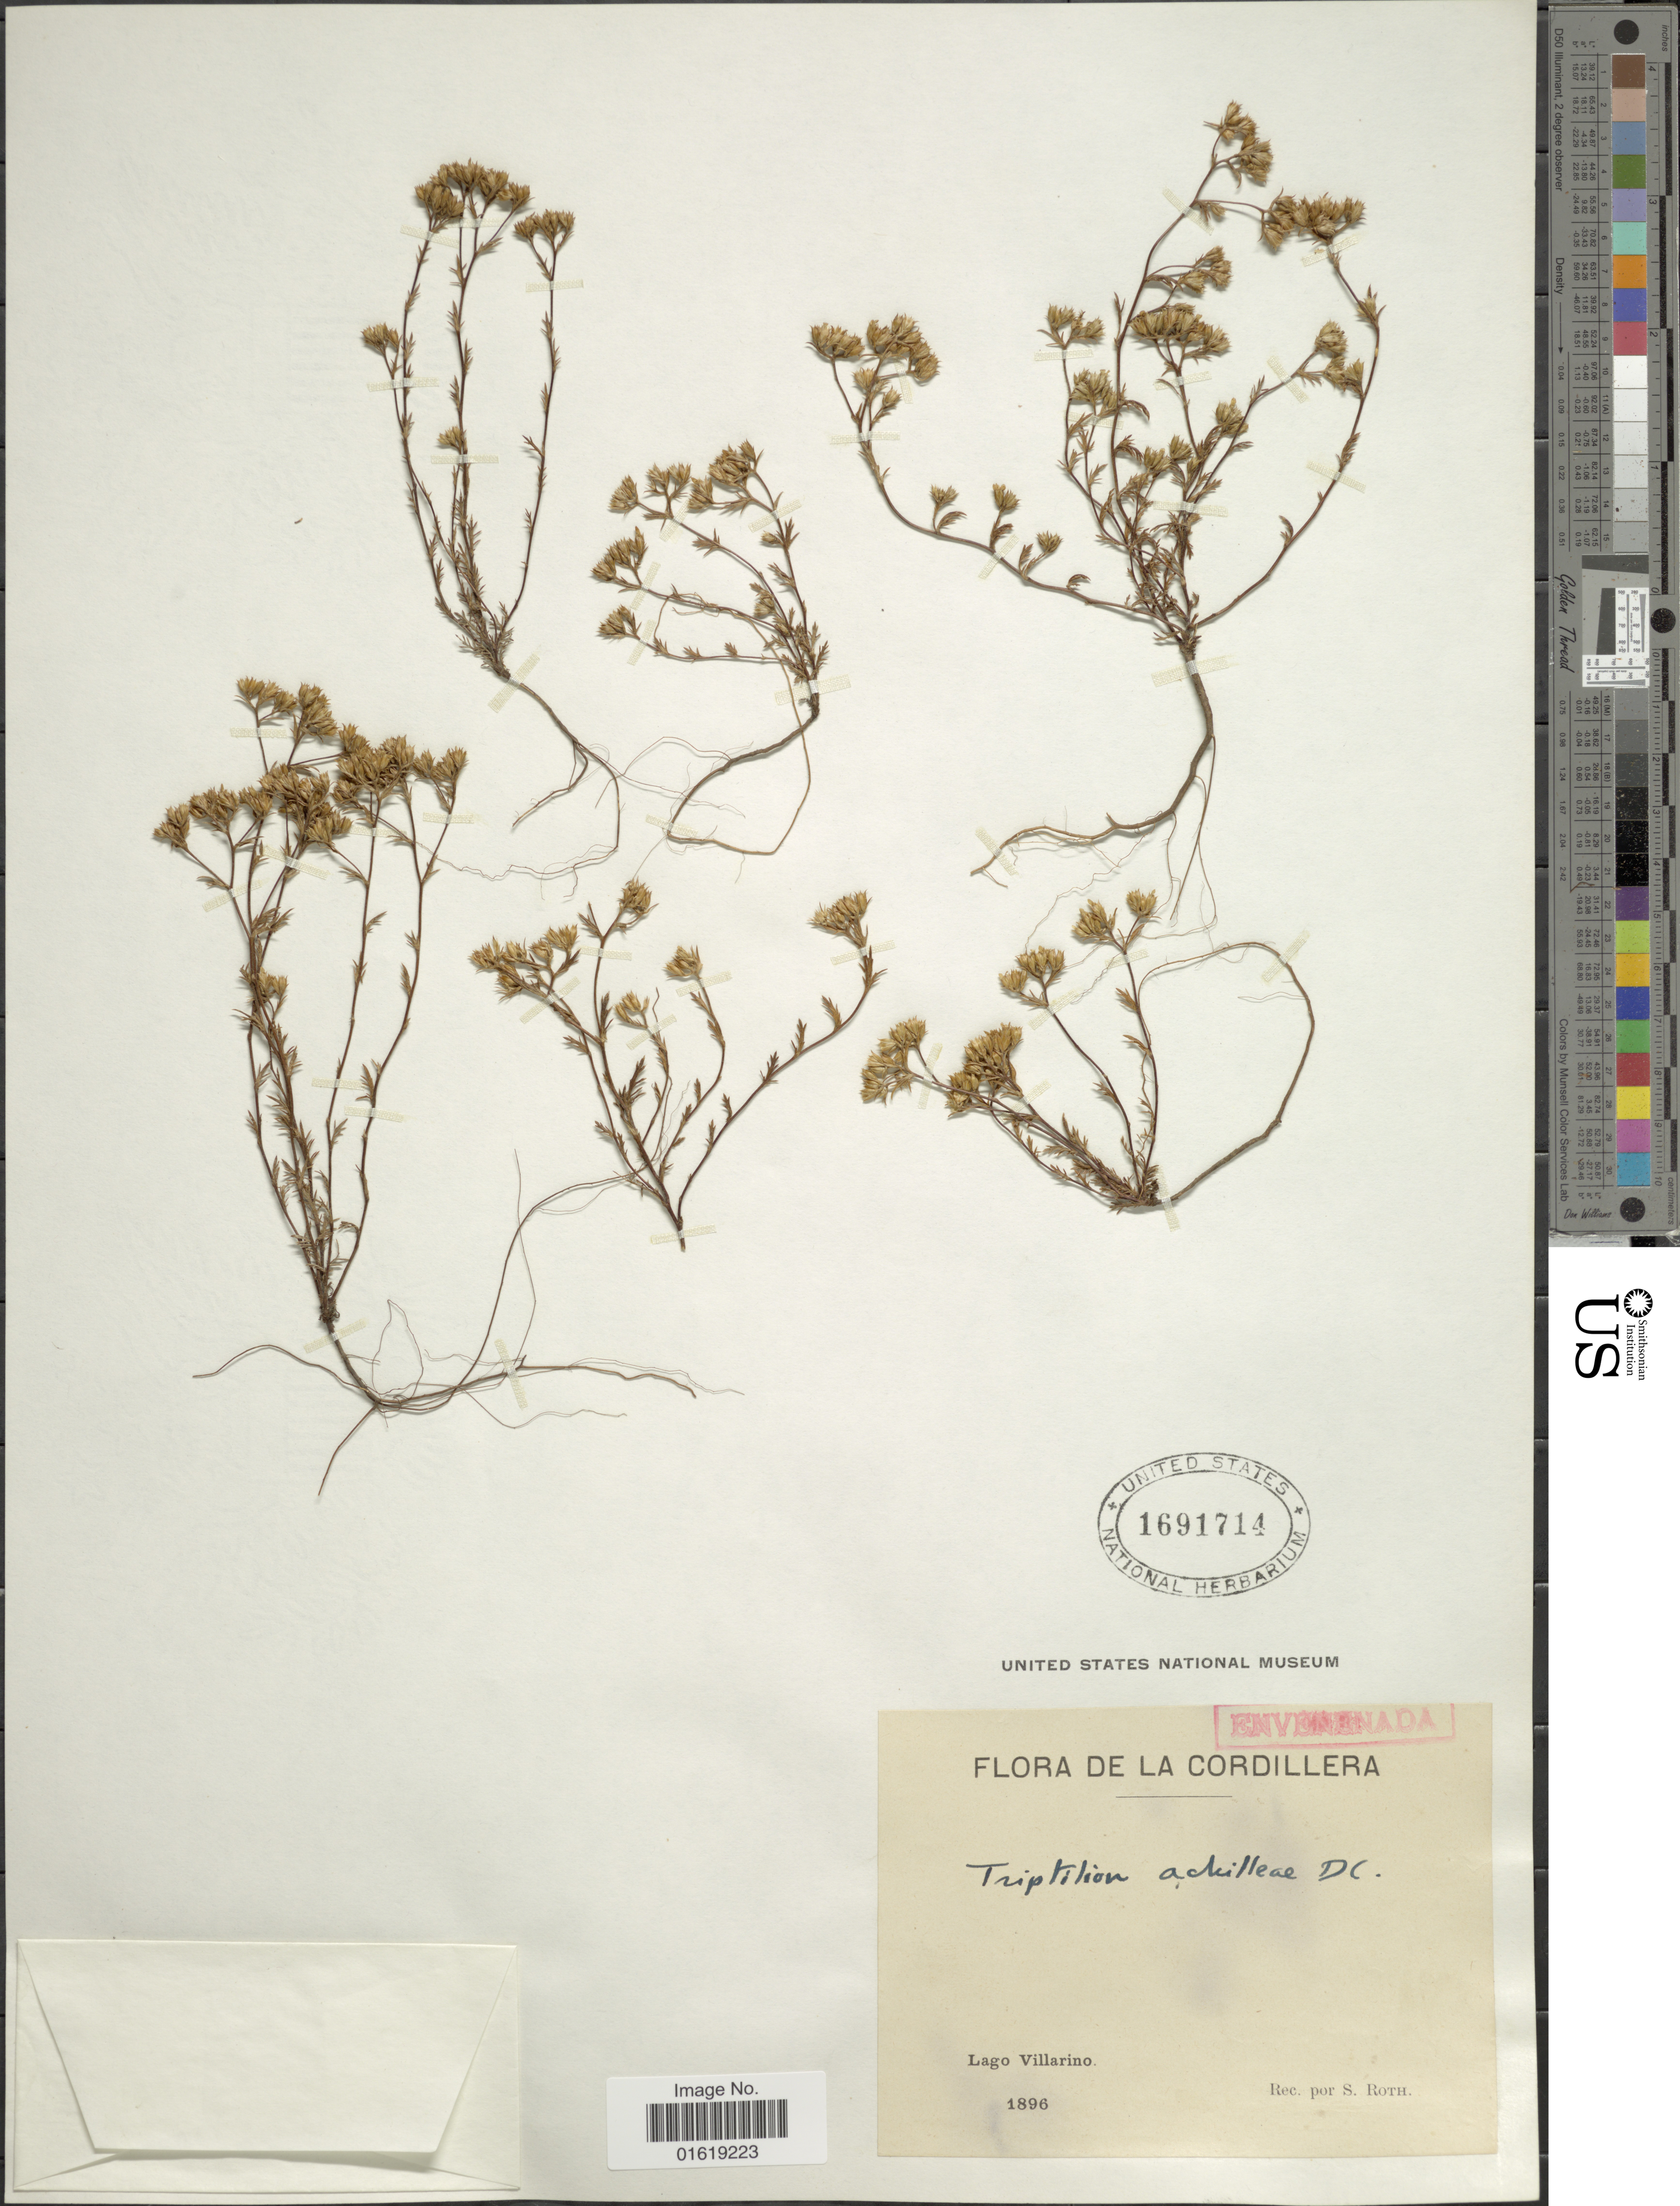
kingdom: Plantae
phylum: Tracheophyta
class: Magnoliopsida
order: Asterales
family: Asteraceae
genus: Triptilion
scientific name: Triptilion achilleae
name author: DC.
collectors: S. Roth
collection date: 1896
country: Argentina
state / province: Neuquen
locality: Cordillera. Lago Villarino.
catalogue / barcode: US 1691714